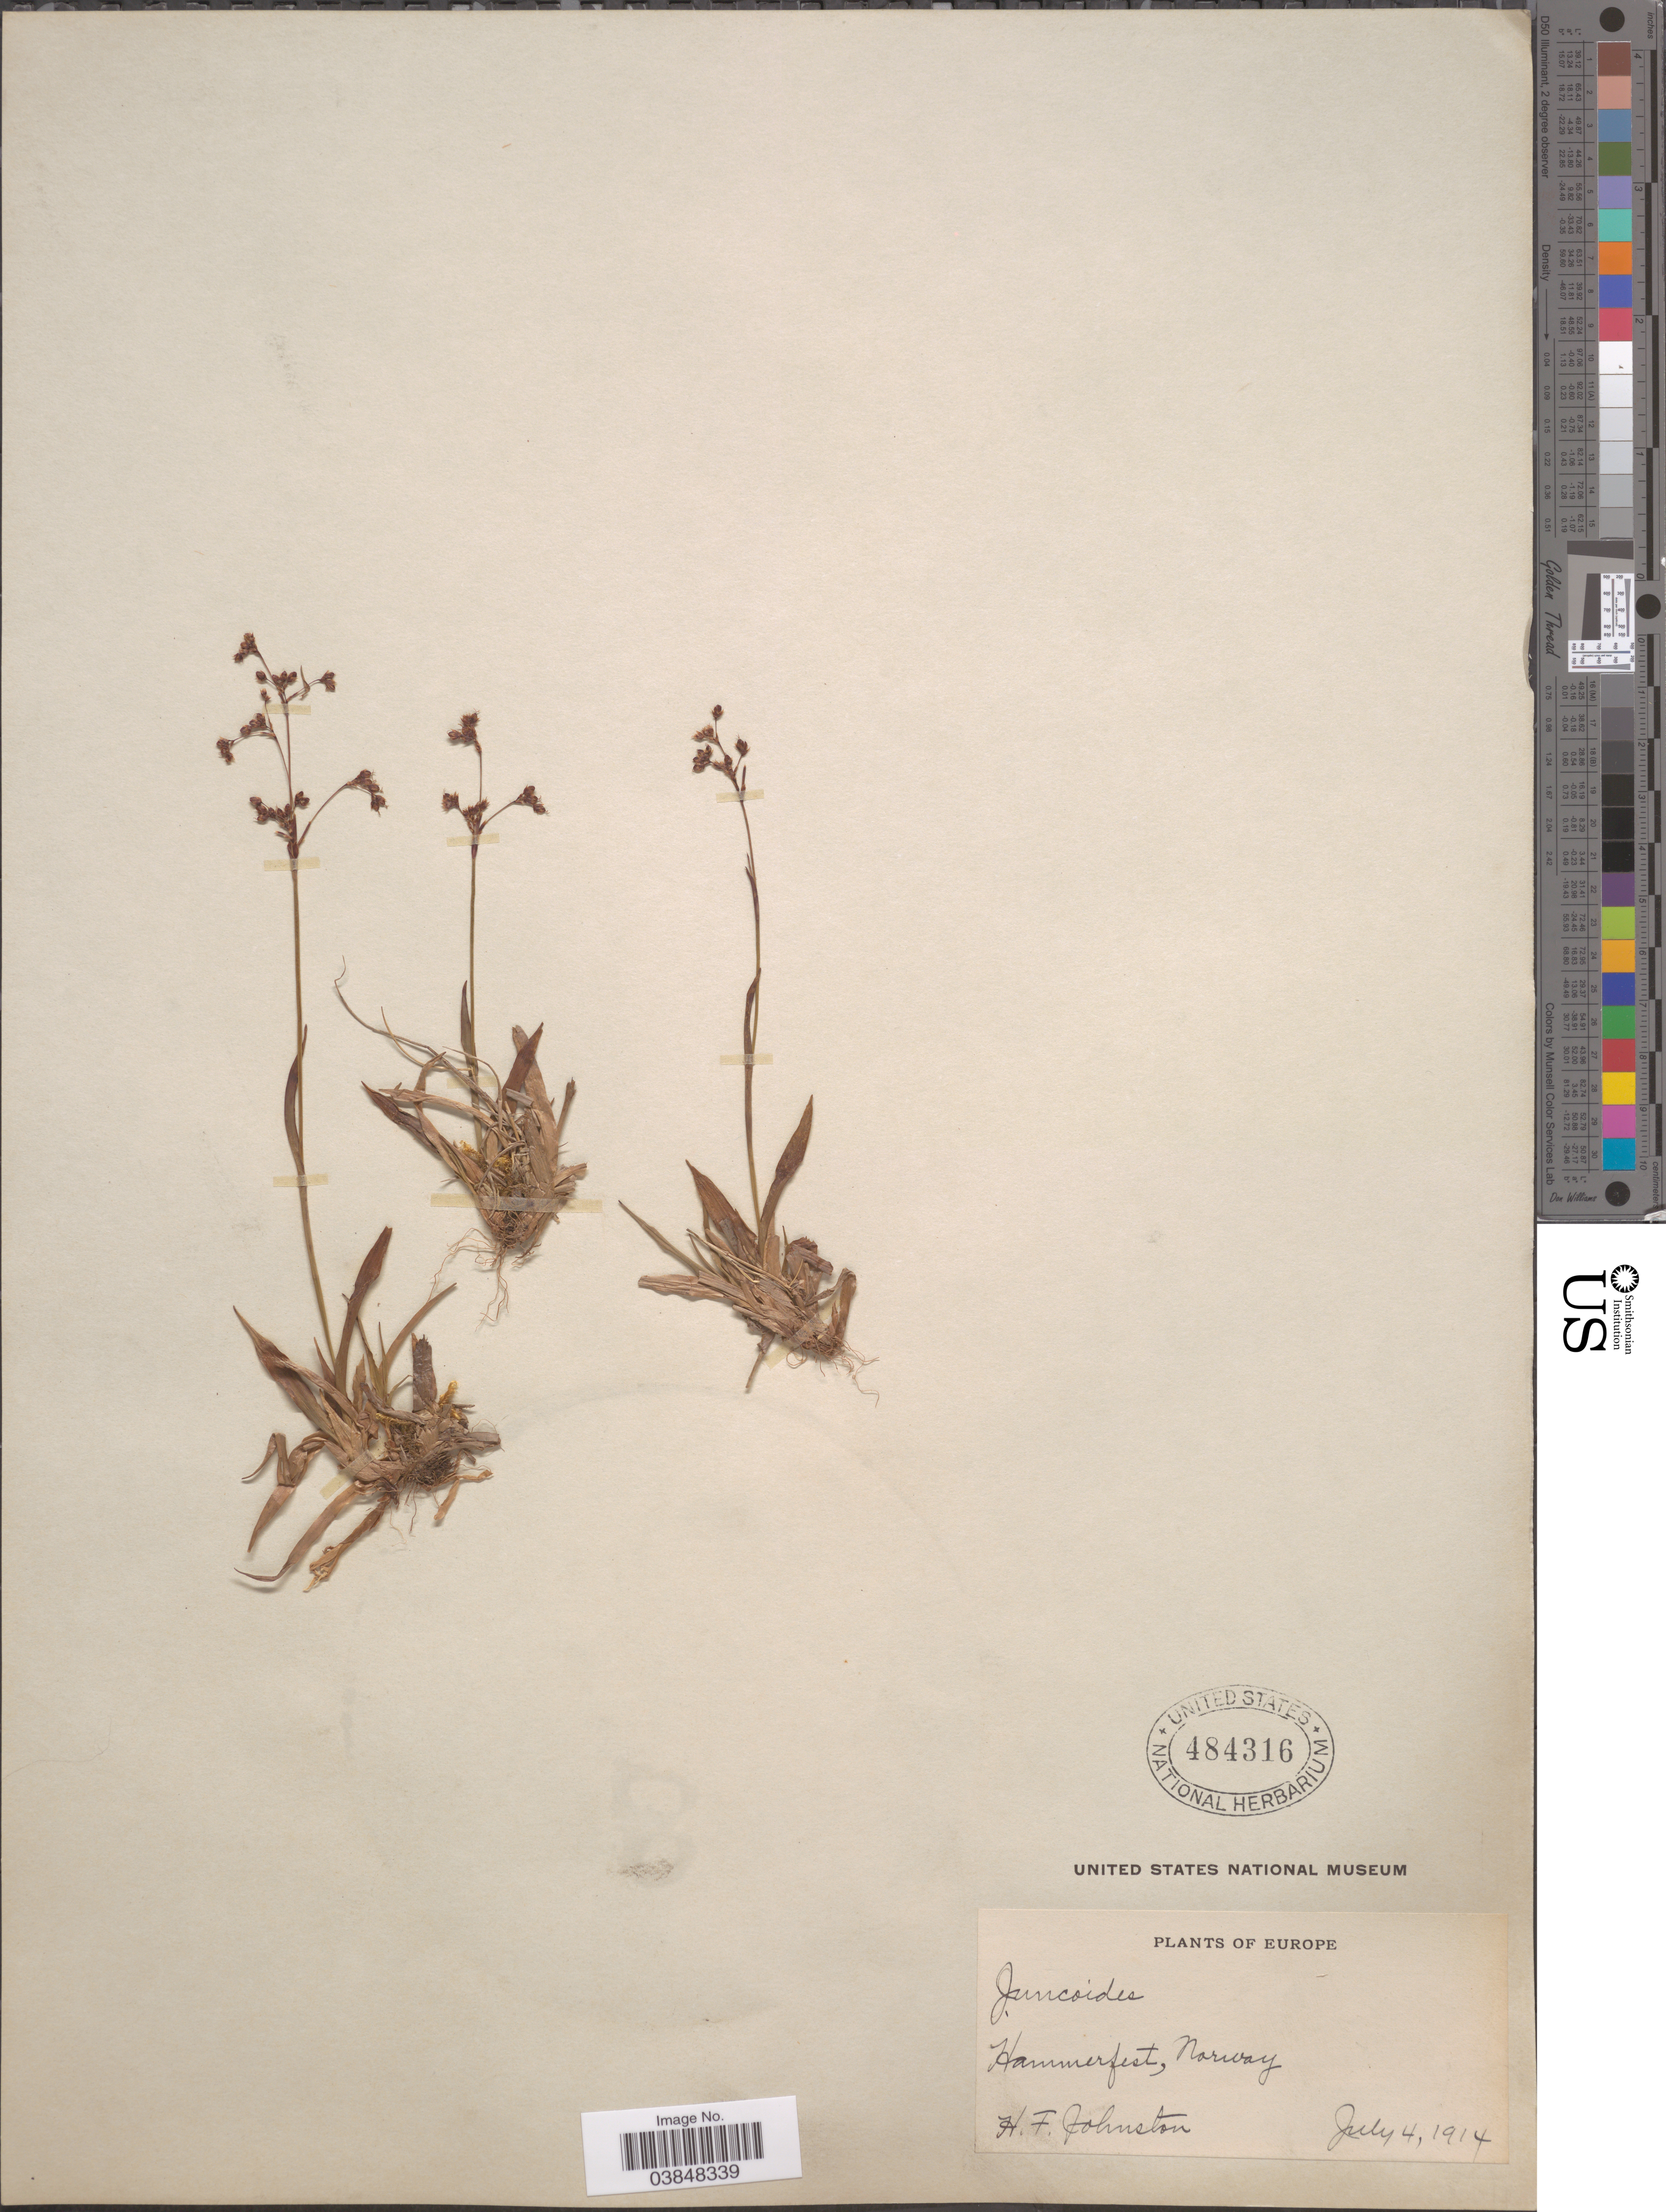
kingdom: Plantae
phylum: Tracheophyta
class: Liliopsida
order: Poales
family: Juncaceae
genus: Luzula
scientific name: Luzula wahlenbergii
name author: Rupr.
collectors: H. Johnston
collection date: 1914-07-04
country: Norway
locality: Europe. Hammerfest.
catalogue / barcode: US 484316